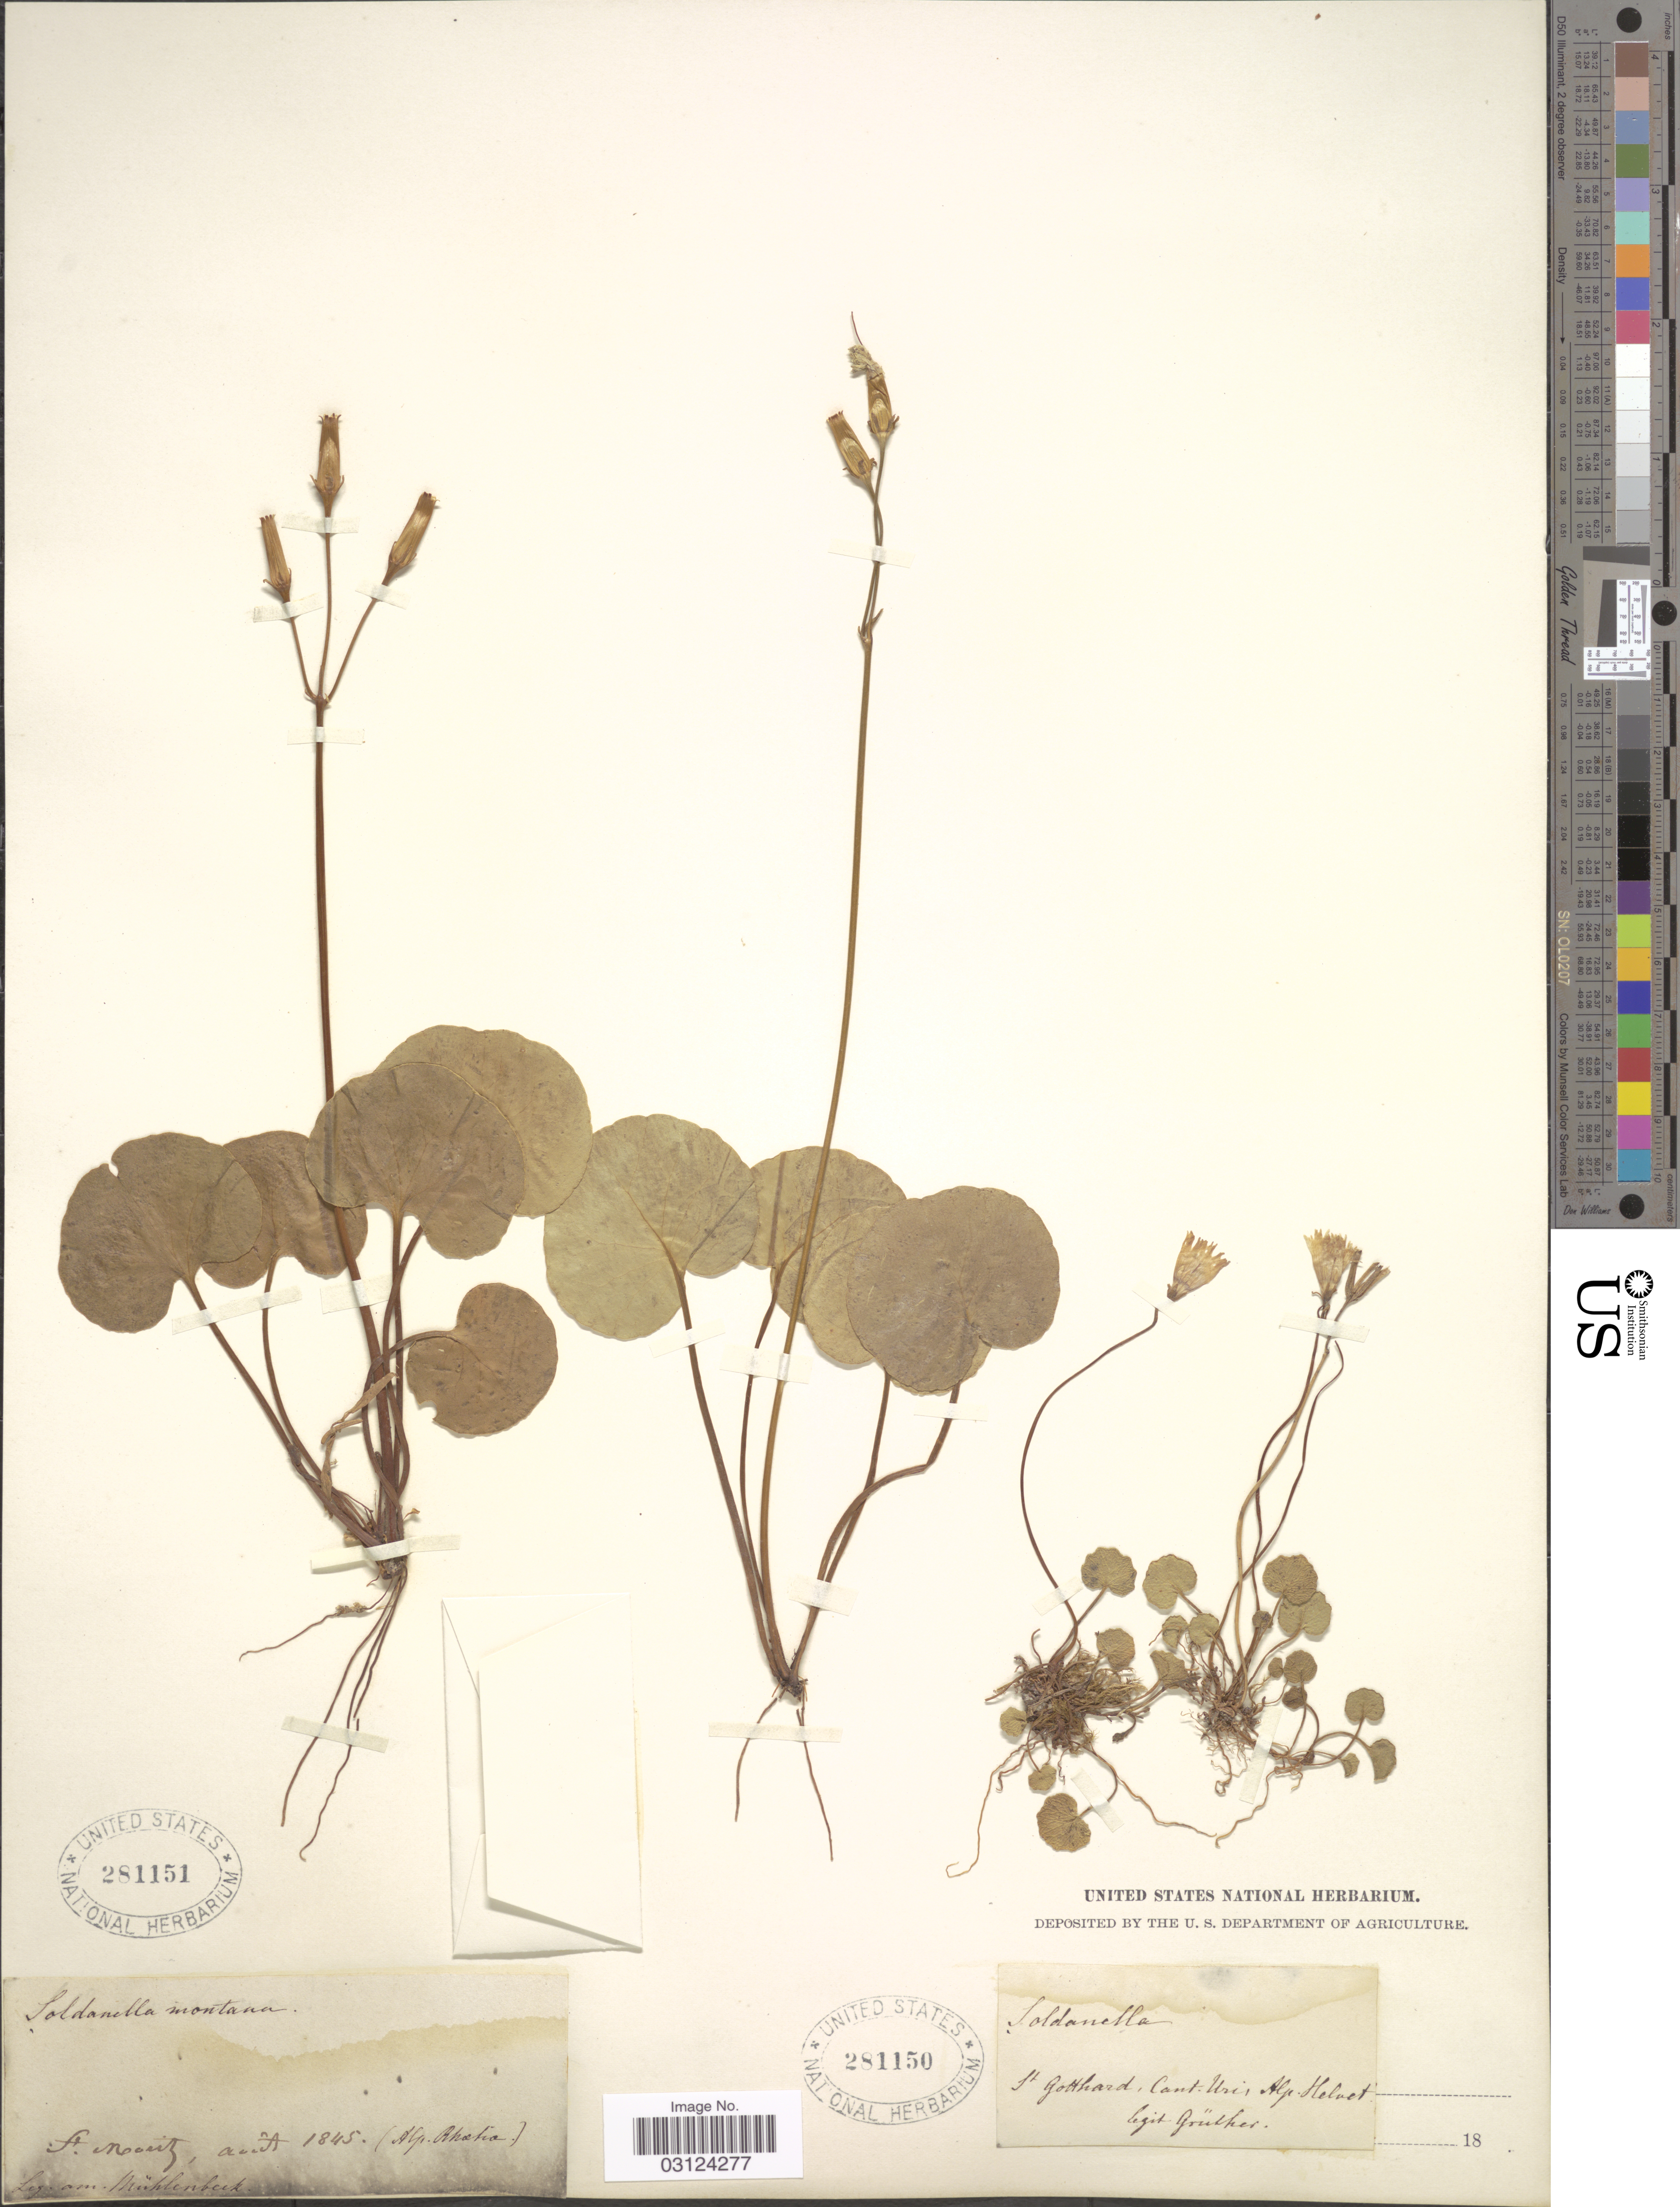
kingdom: Plantae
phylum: Tracheophyta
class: Magnoliopsida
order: Ericales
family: Primulaceae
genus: Soldanella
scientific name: Soldanella montana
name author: Willd.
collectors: Mühlenbach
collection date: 1845-08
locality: Mouritz [interpreted], (Alps. Rhaetia).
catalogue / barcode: US 281151